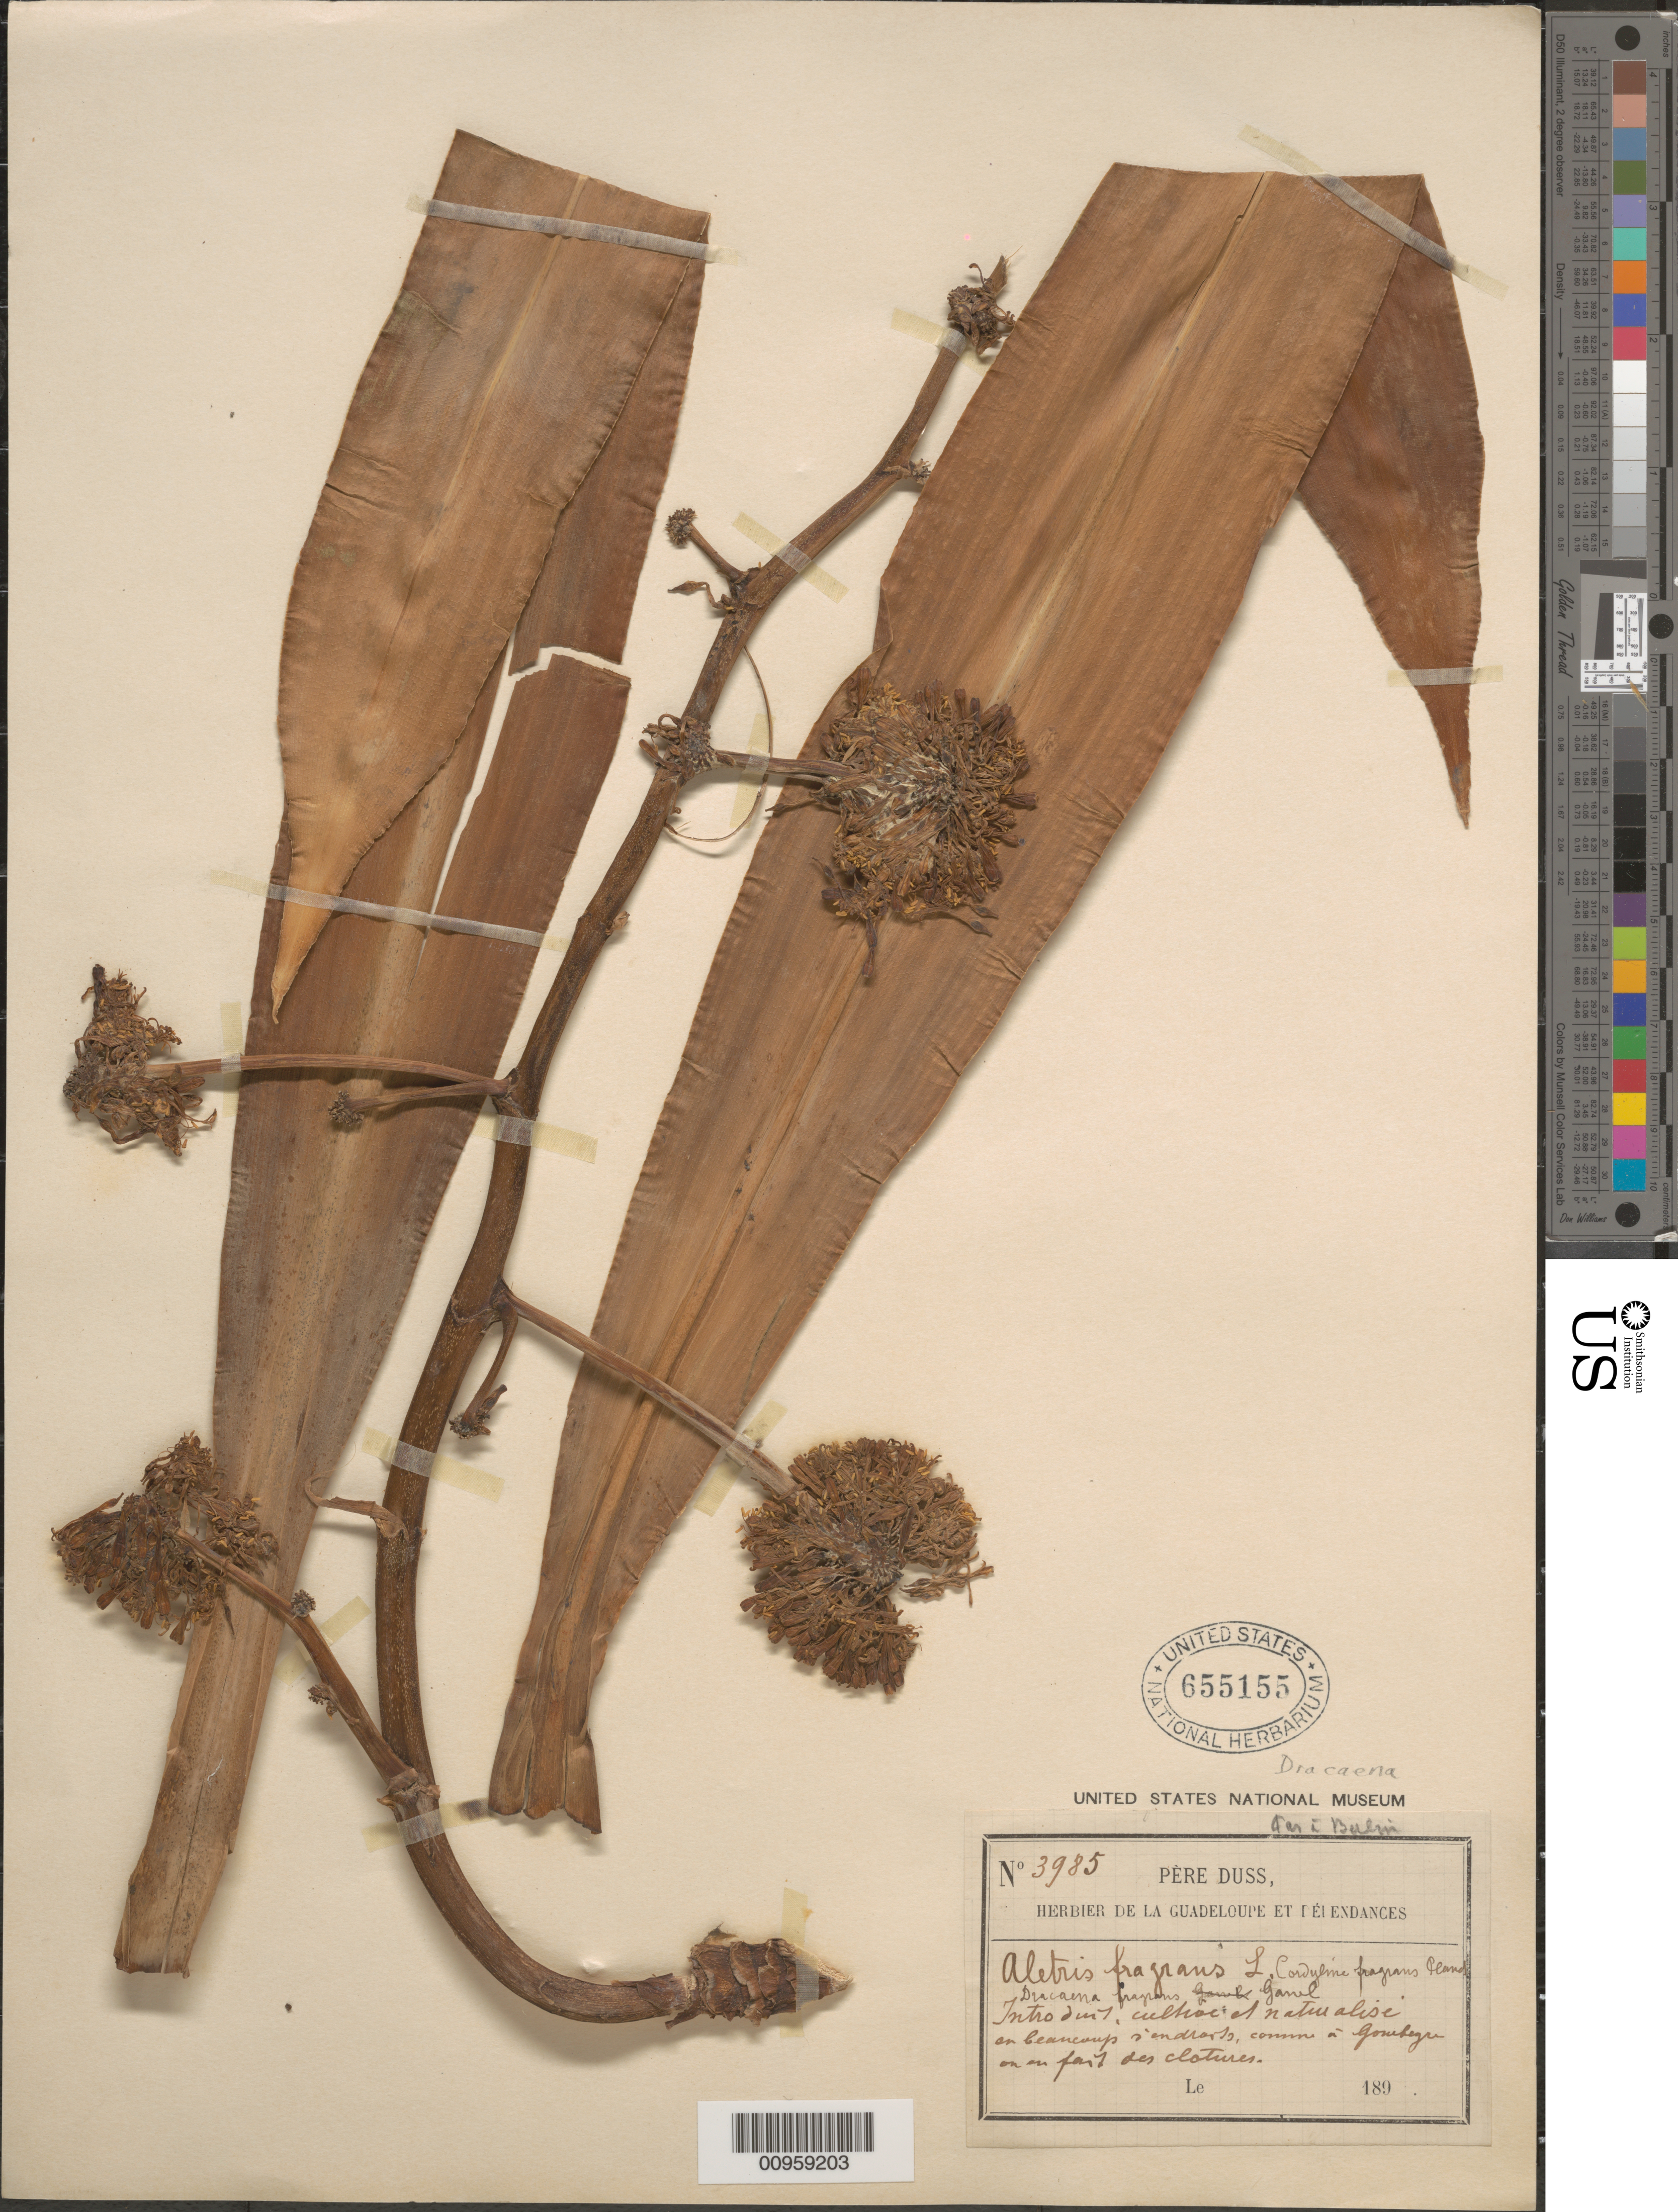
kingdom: Plantae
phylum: Tracheophyta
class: Liliopsida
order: Asparagales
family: Asparagaceae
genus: Dracaena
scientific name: Dracaena fragrans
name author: (L.) Ker Gawl.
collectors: Père Duss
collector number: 3985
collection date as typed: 1890 to -- --- 1899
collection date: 1890/1899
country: Guadeloupe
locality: Endroits à Goubeyre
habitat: En "beaucaup en un part des clotures"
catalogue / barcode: US 655155